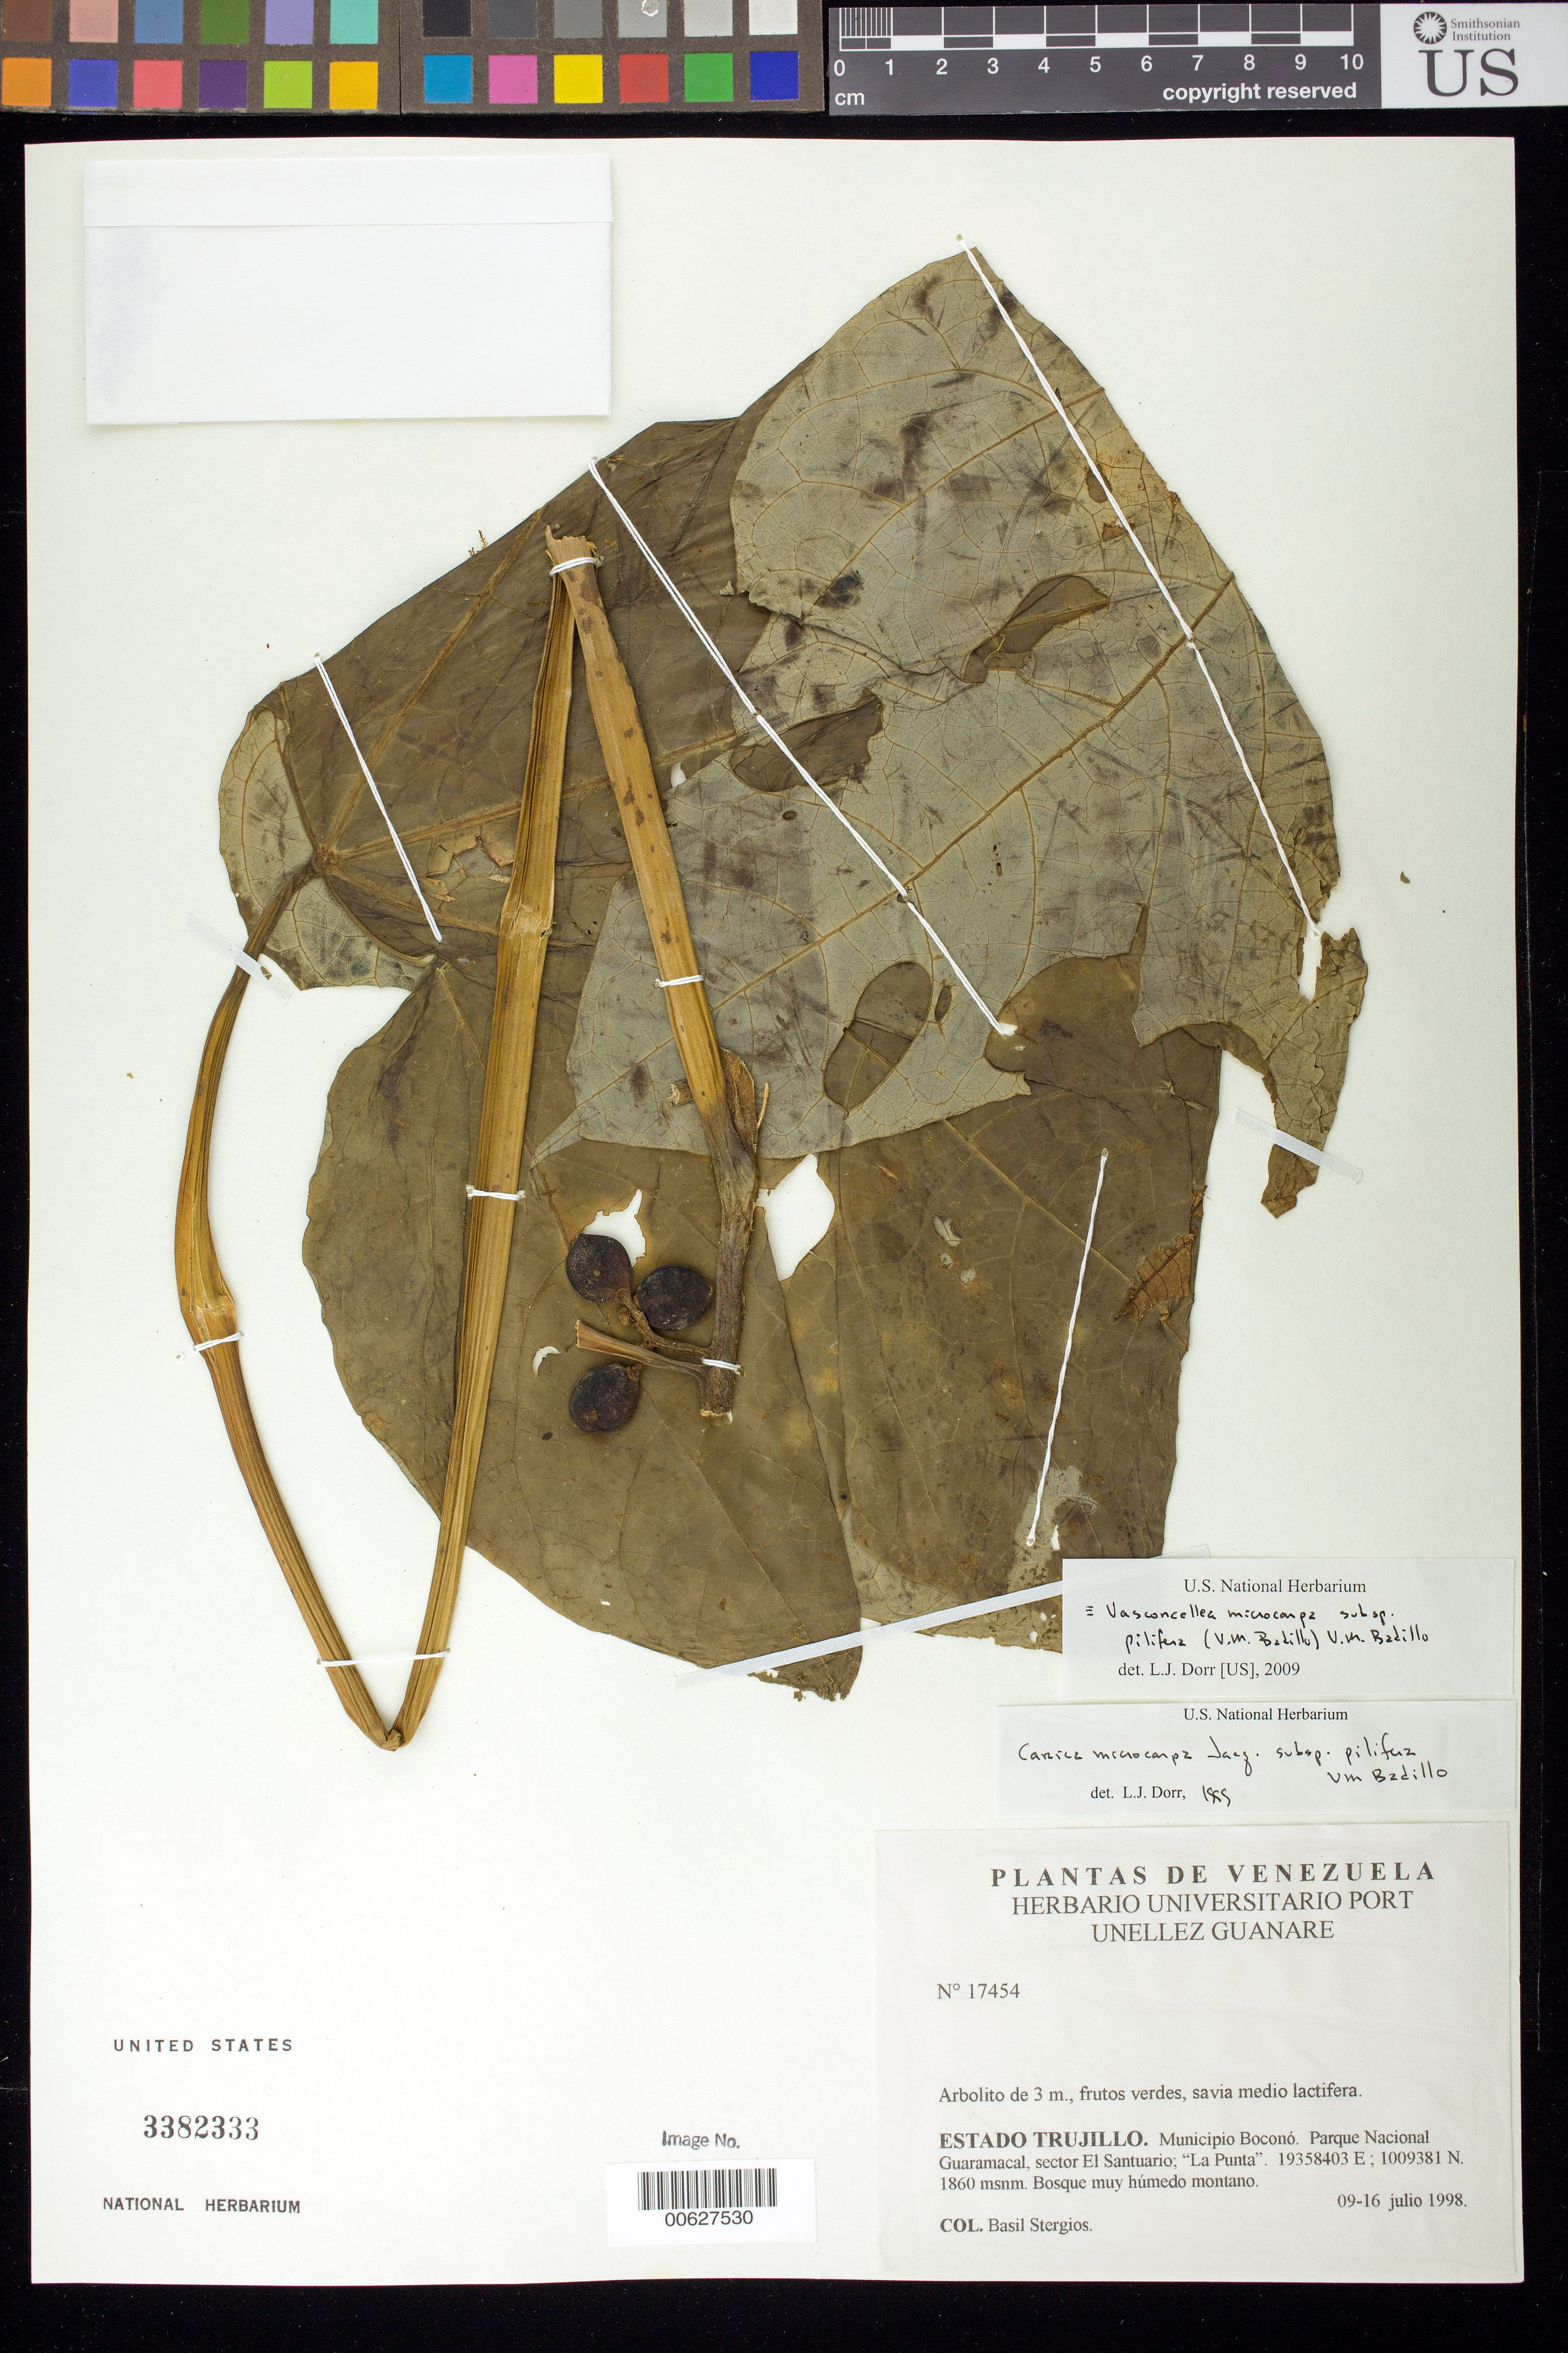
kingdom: Plantae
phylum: Tracheophyta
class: Magnoliopsida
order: Brassicales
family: Caricaceae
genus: Vasconcellea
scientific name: Vasconcellea microcarpa subsp. pilifera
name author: (V.M. Badillo) V.M. Badillo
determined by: Dorr, L. J., (BOT), Smithsonian Institution - National Museum of Natural History (UNITED STATES)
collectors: B. G. Stergios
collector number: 17454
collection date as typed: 09 Jul 1998 to 16 Jul 1998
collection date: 1998-07-09/1998-07-16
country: Venezuela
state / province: Trujillo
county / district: Boconó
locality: Parque Nacional Guaramacal, Sector El Santuario, La Punta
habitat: Bosque muy húmedo montano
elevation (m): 1860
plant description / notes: K, PORT, US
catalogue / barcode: US 3382333